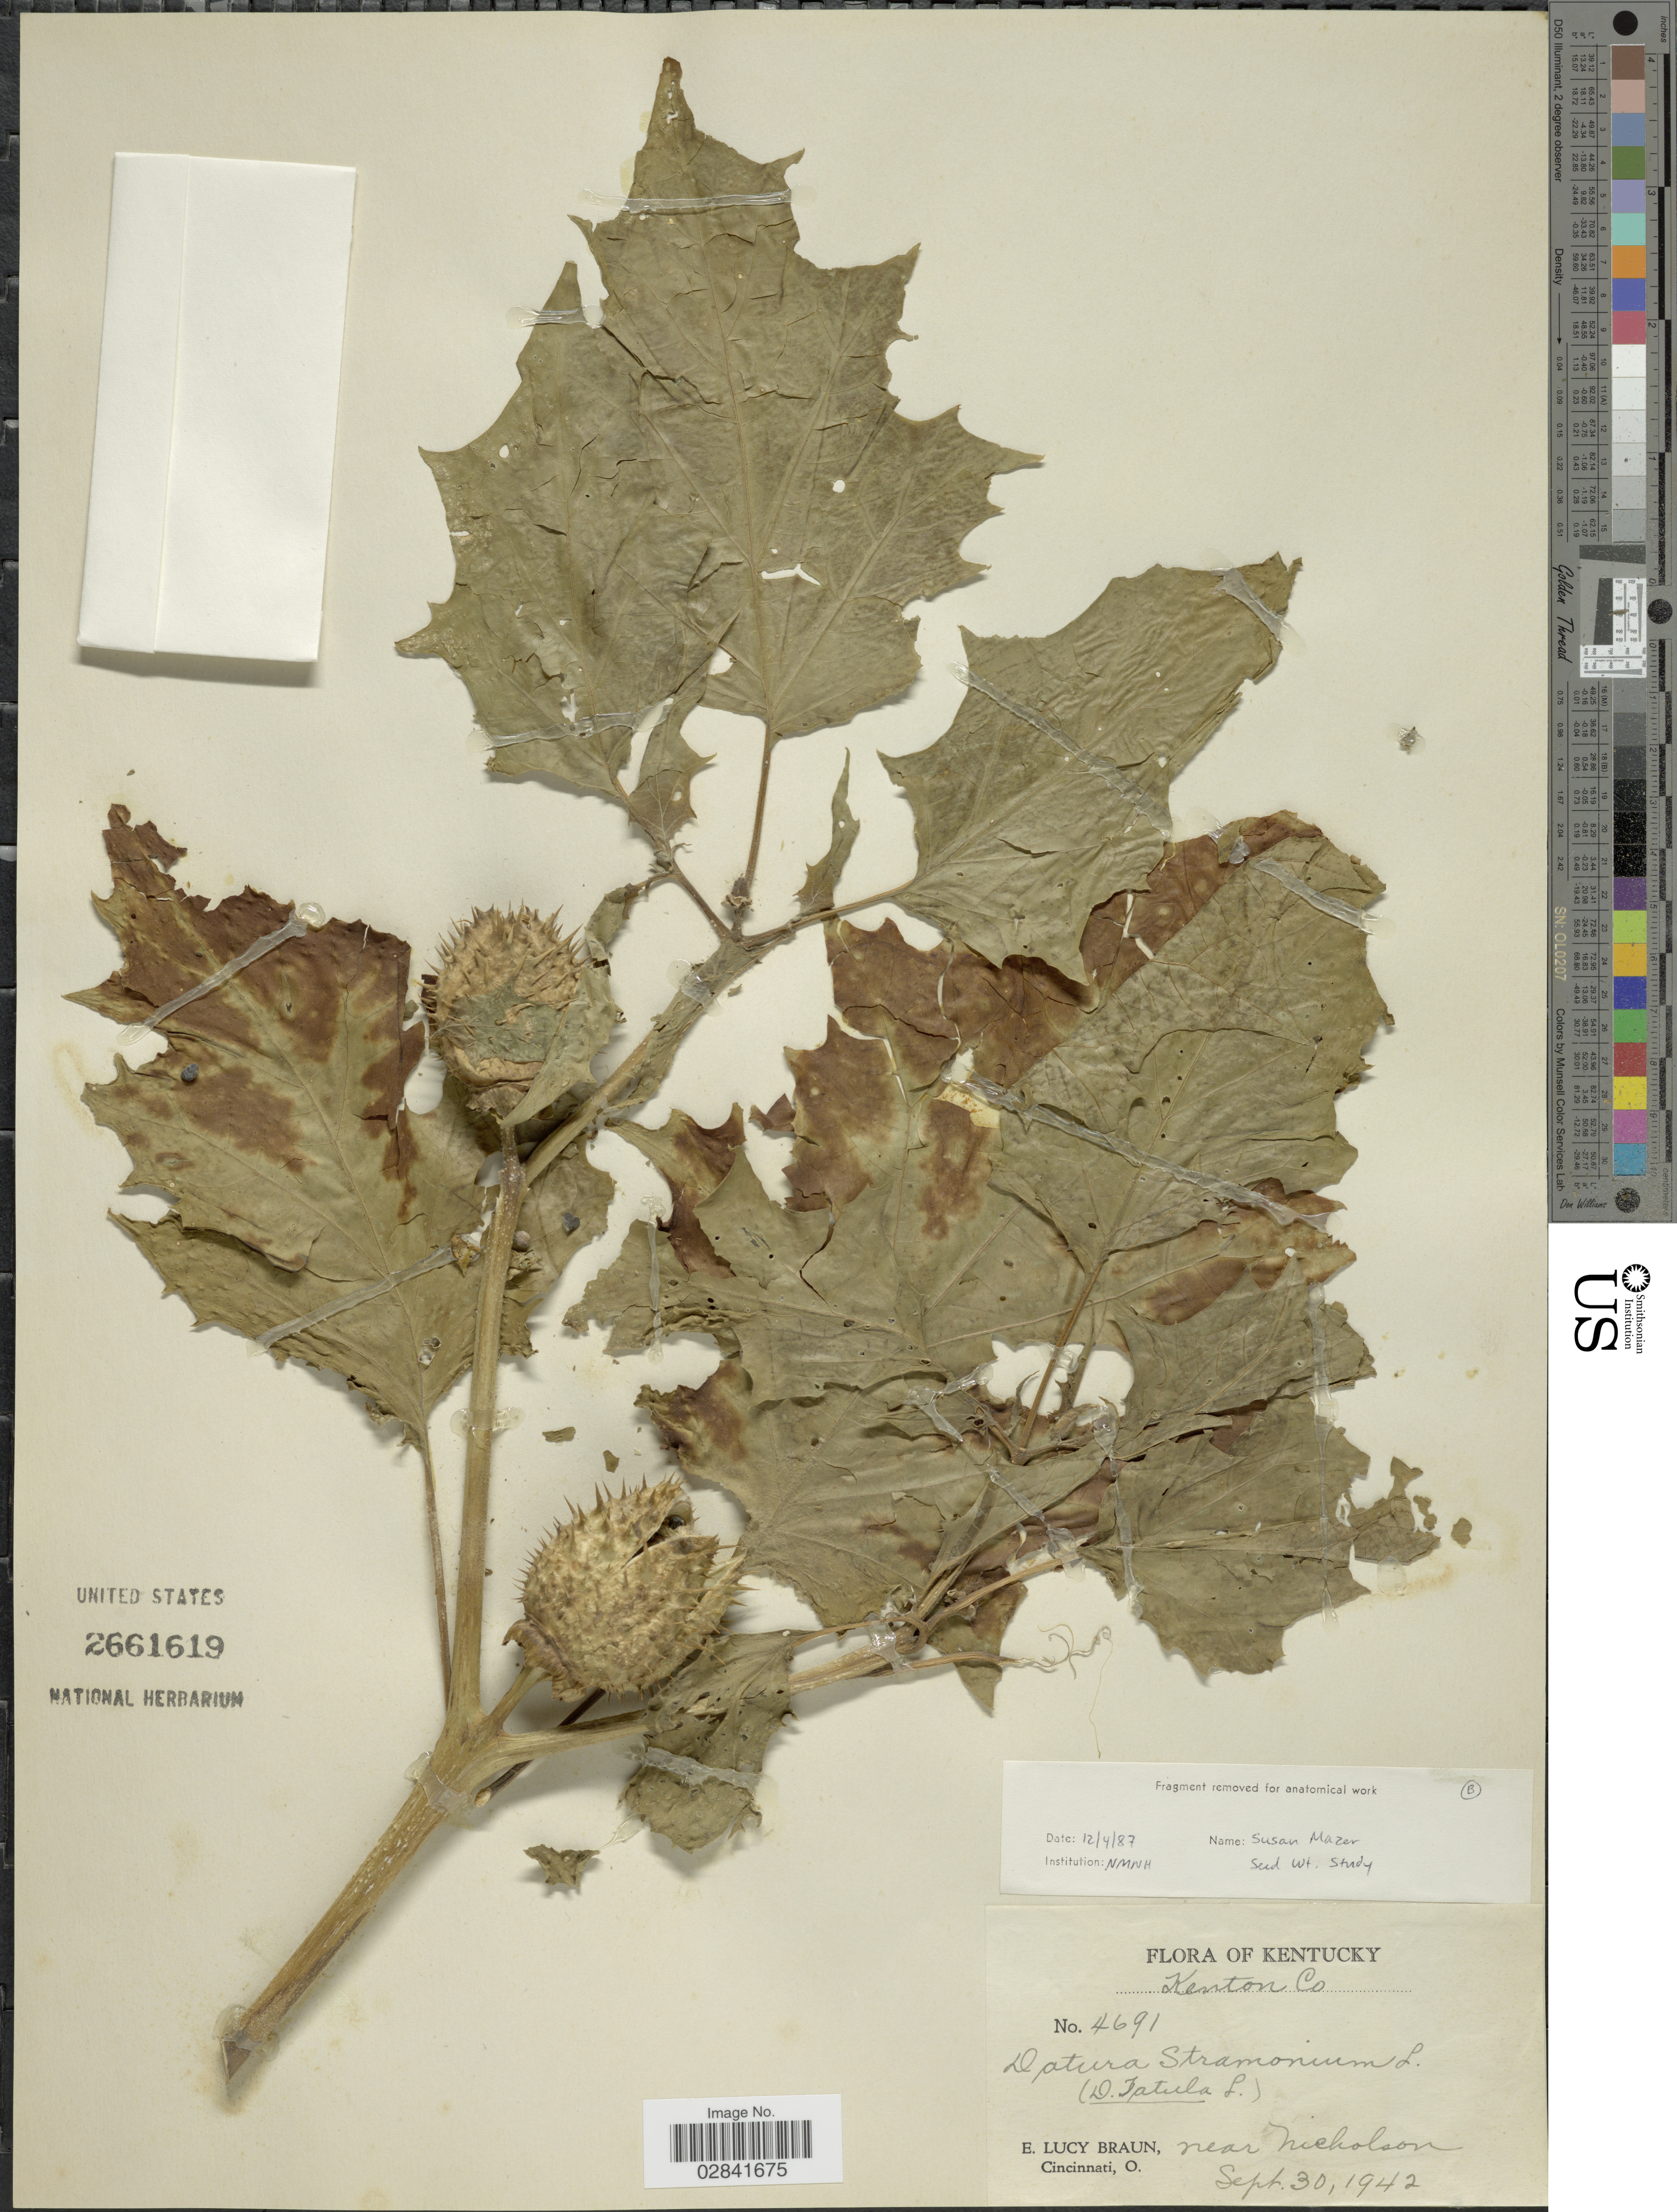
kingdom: Plantae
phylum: Tracheophyta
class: Magnoliopsida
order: Solanales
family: Solanaceae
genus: Datura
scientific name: Datura stramonium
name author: L.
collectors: E. L. Braun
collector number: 4691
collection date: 1942-09-30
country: United States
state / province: Kentucky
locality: Kenton Co. Near Nicholson.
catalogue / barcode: US 2661619